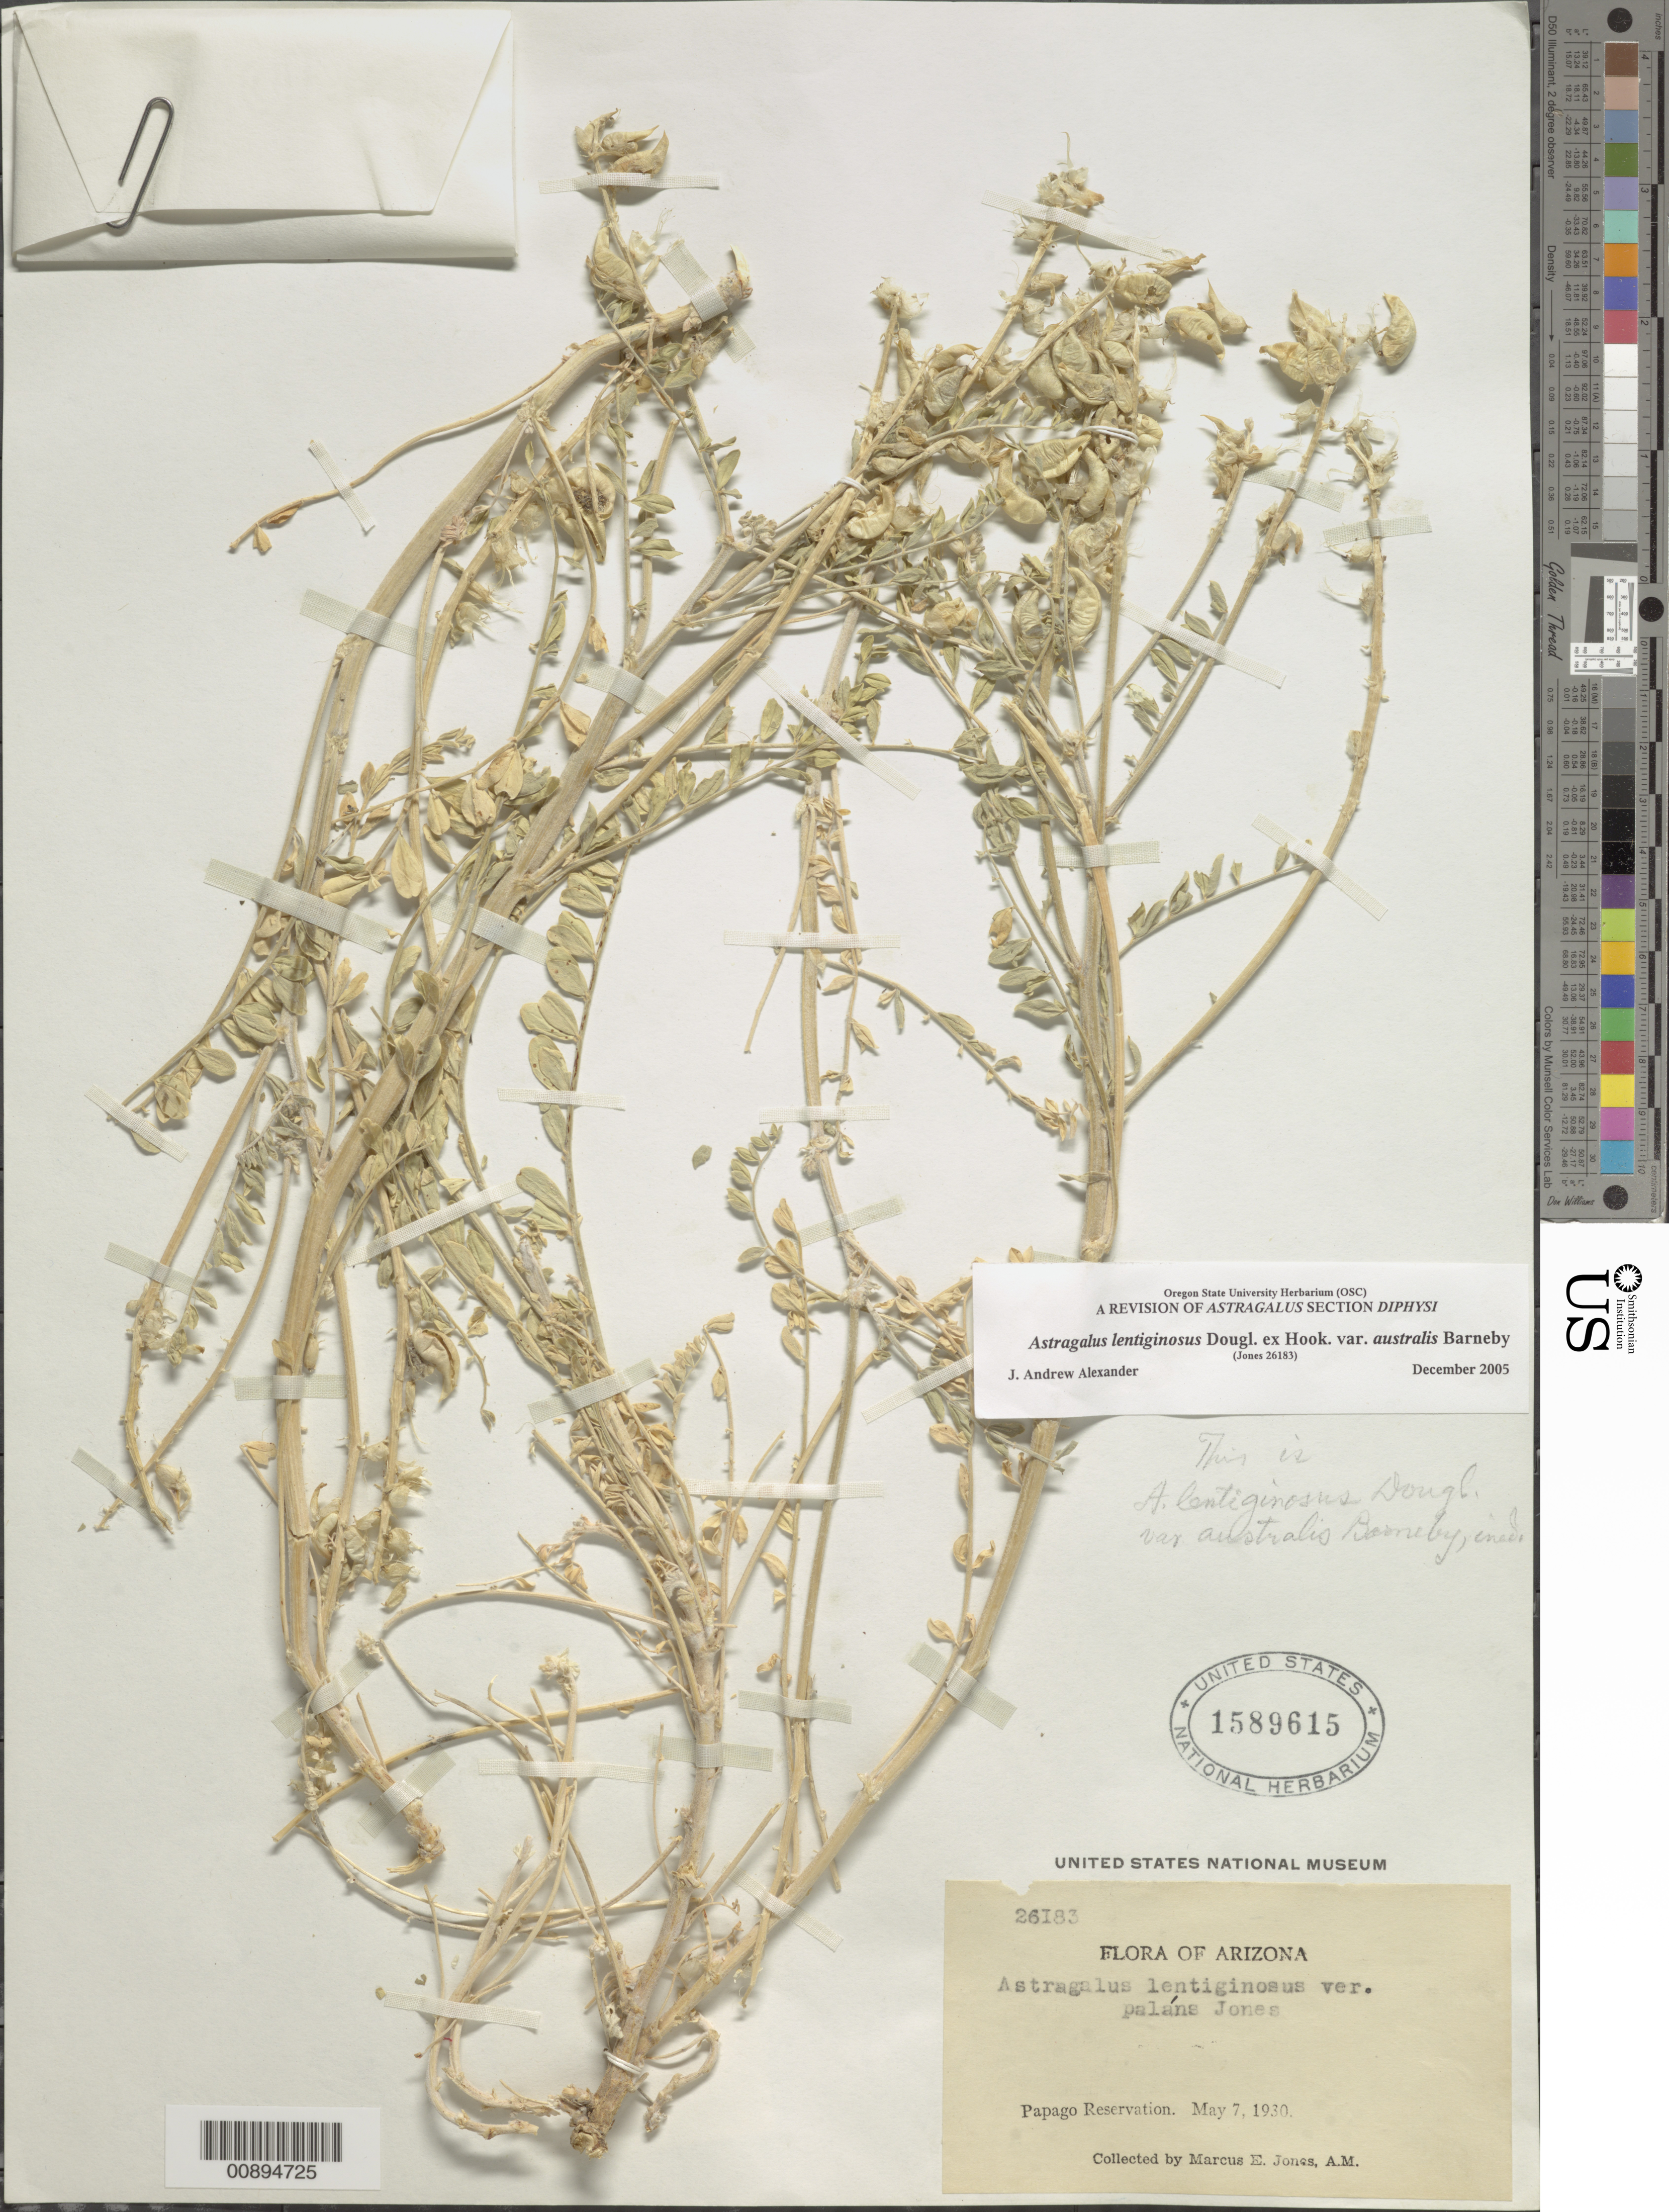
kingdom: Plantae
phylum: Tracheophyta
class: Magnoliopsida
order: Fabales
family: Fabaceae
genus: Astragalus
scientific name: Astragalus lentiginosus var. australis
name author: Barneby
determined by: Alexander, J. A.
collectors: M. E. Jones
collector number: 26183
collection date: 1930-05-07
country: United States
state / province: Arizona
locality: Papago Reservation.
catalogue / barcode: US 1589615